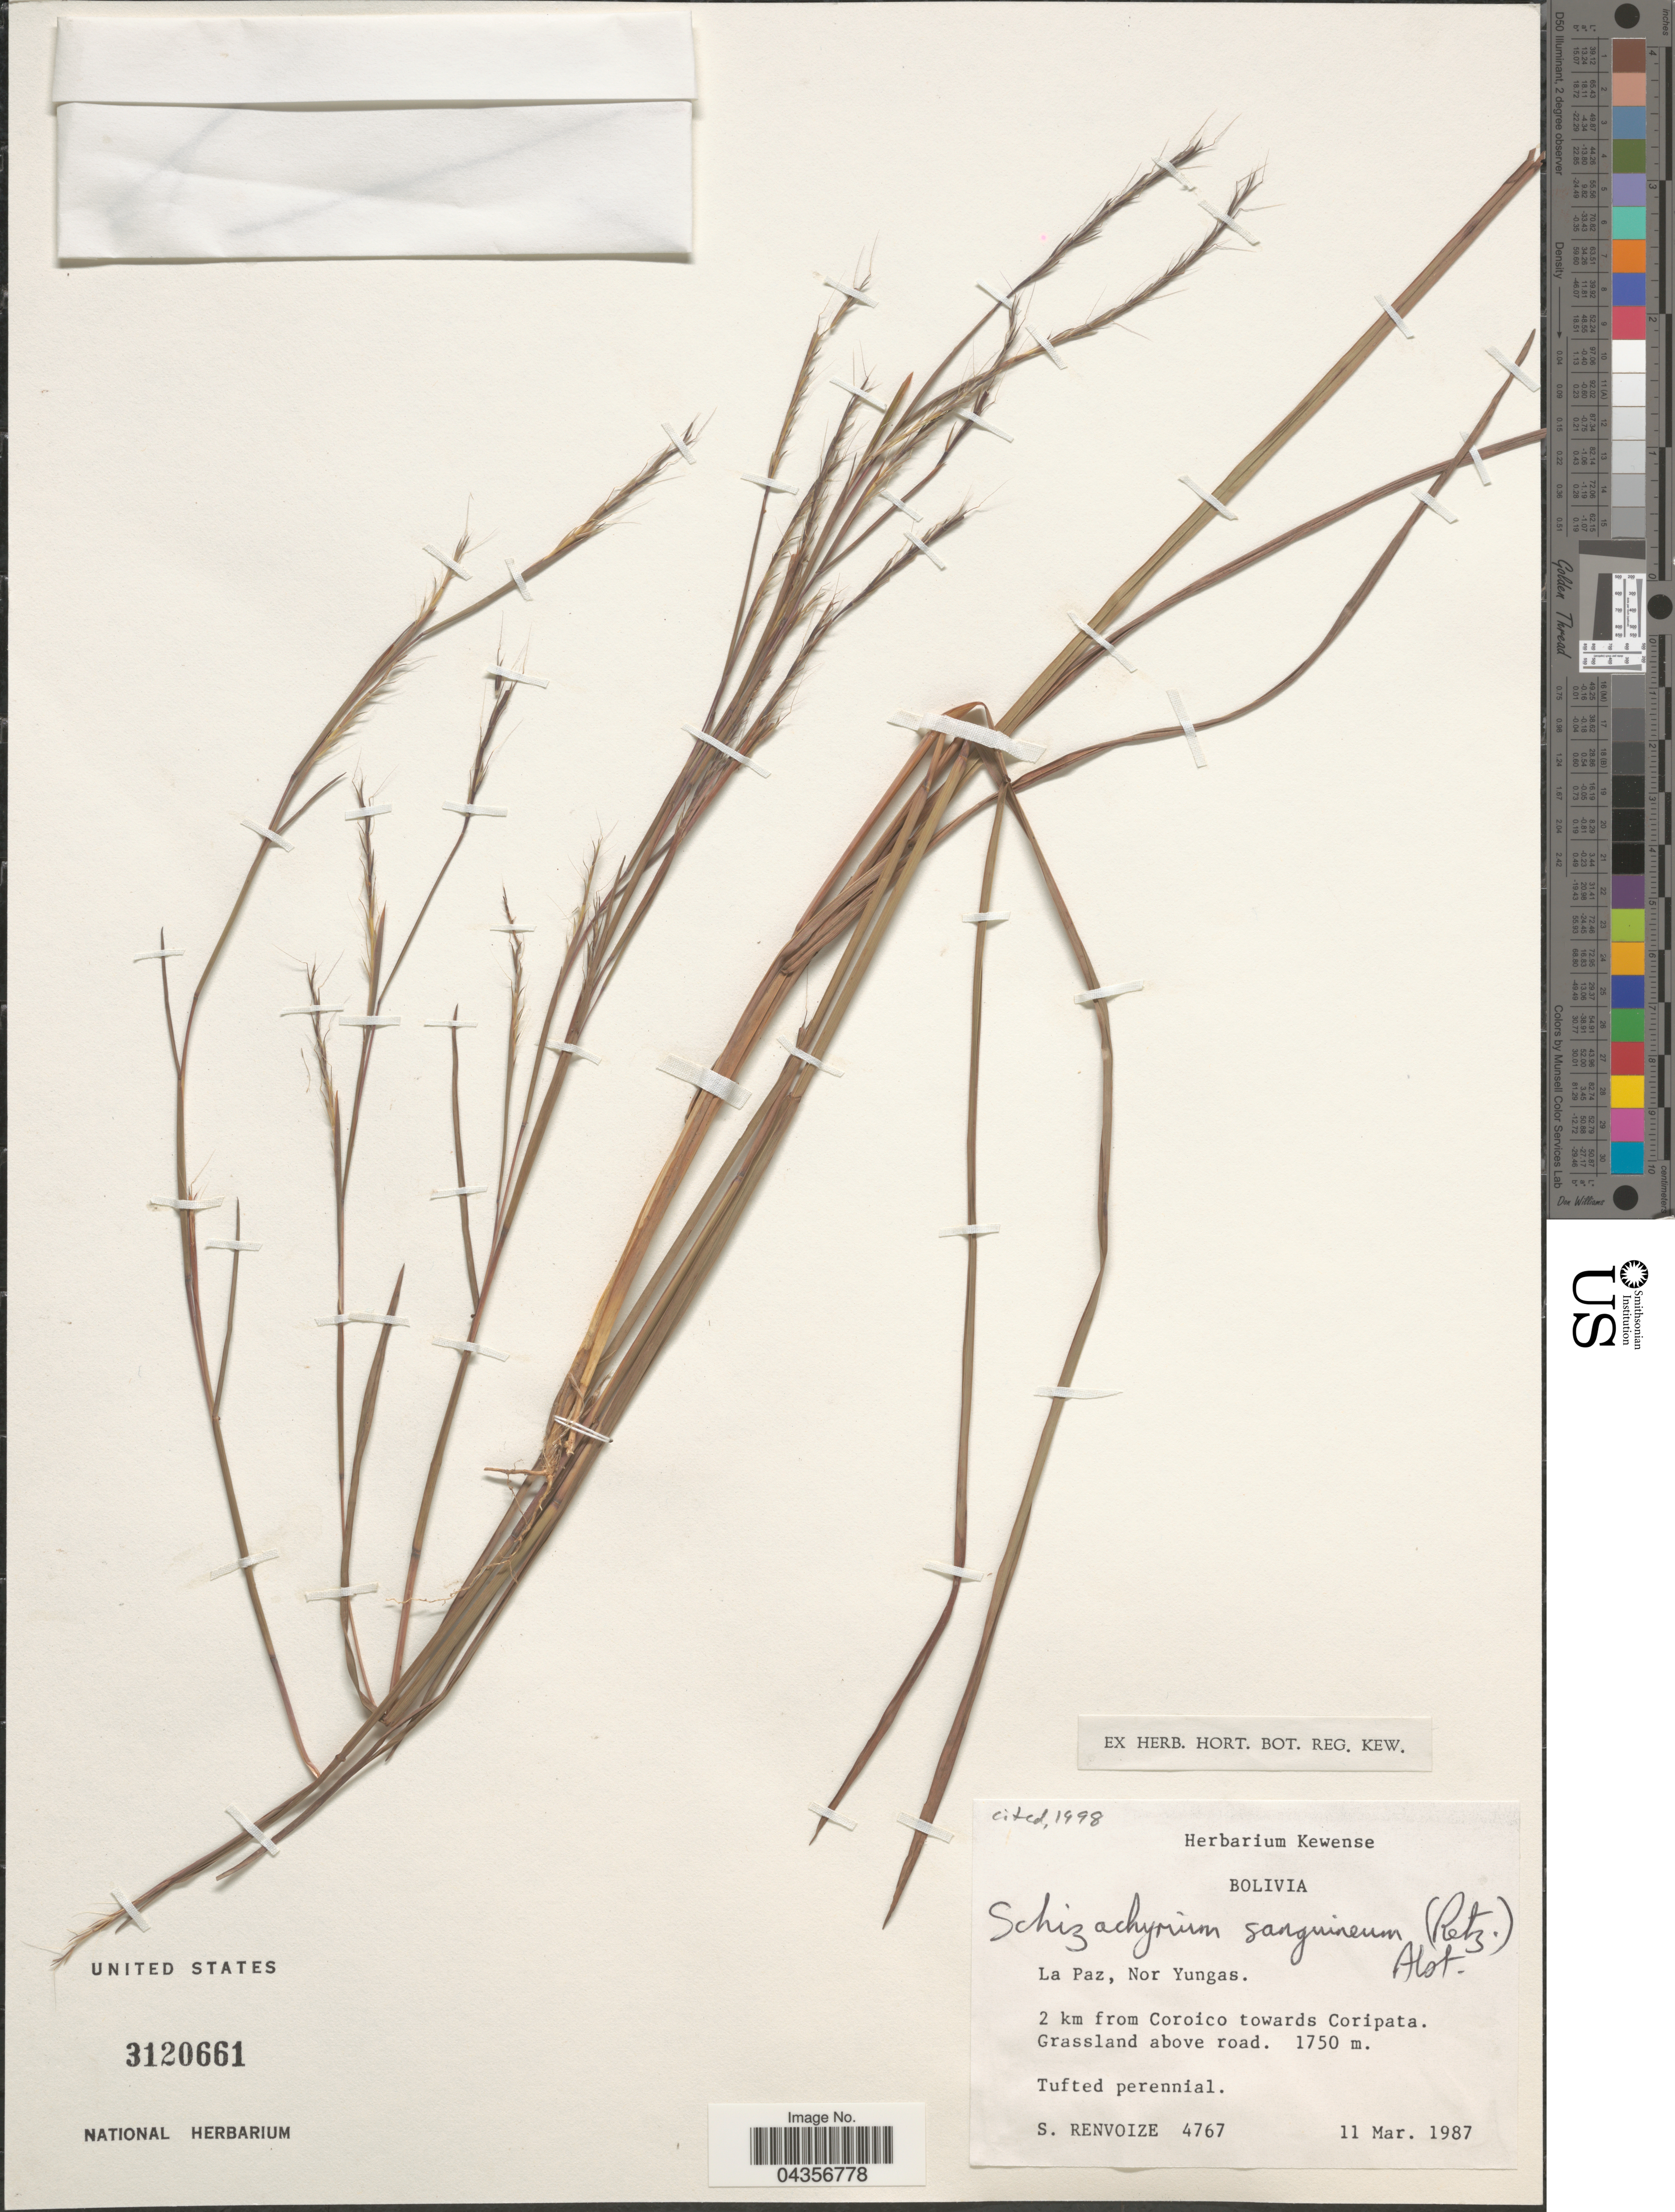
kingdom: Plantae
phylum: Tracheophyta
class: Liliopsida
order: Poales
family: Poaceae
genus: Schizachyrium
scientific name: Schizachyrium sanguineum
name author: (Retz.) Alston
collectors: S. A. Renvoize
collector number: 4767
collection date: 1987-03-11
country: Bolivia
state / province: La Paz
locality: La Paz, Nor Yungas. 2 km from Coroico towards Coripata.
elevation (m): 1750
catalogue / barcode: US 3120661